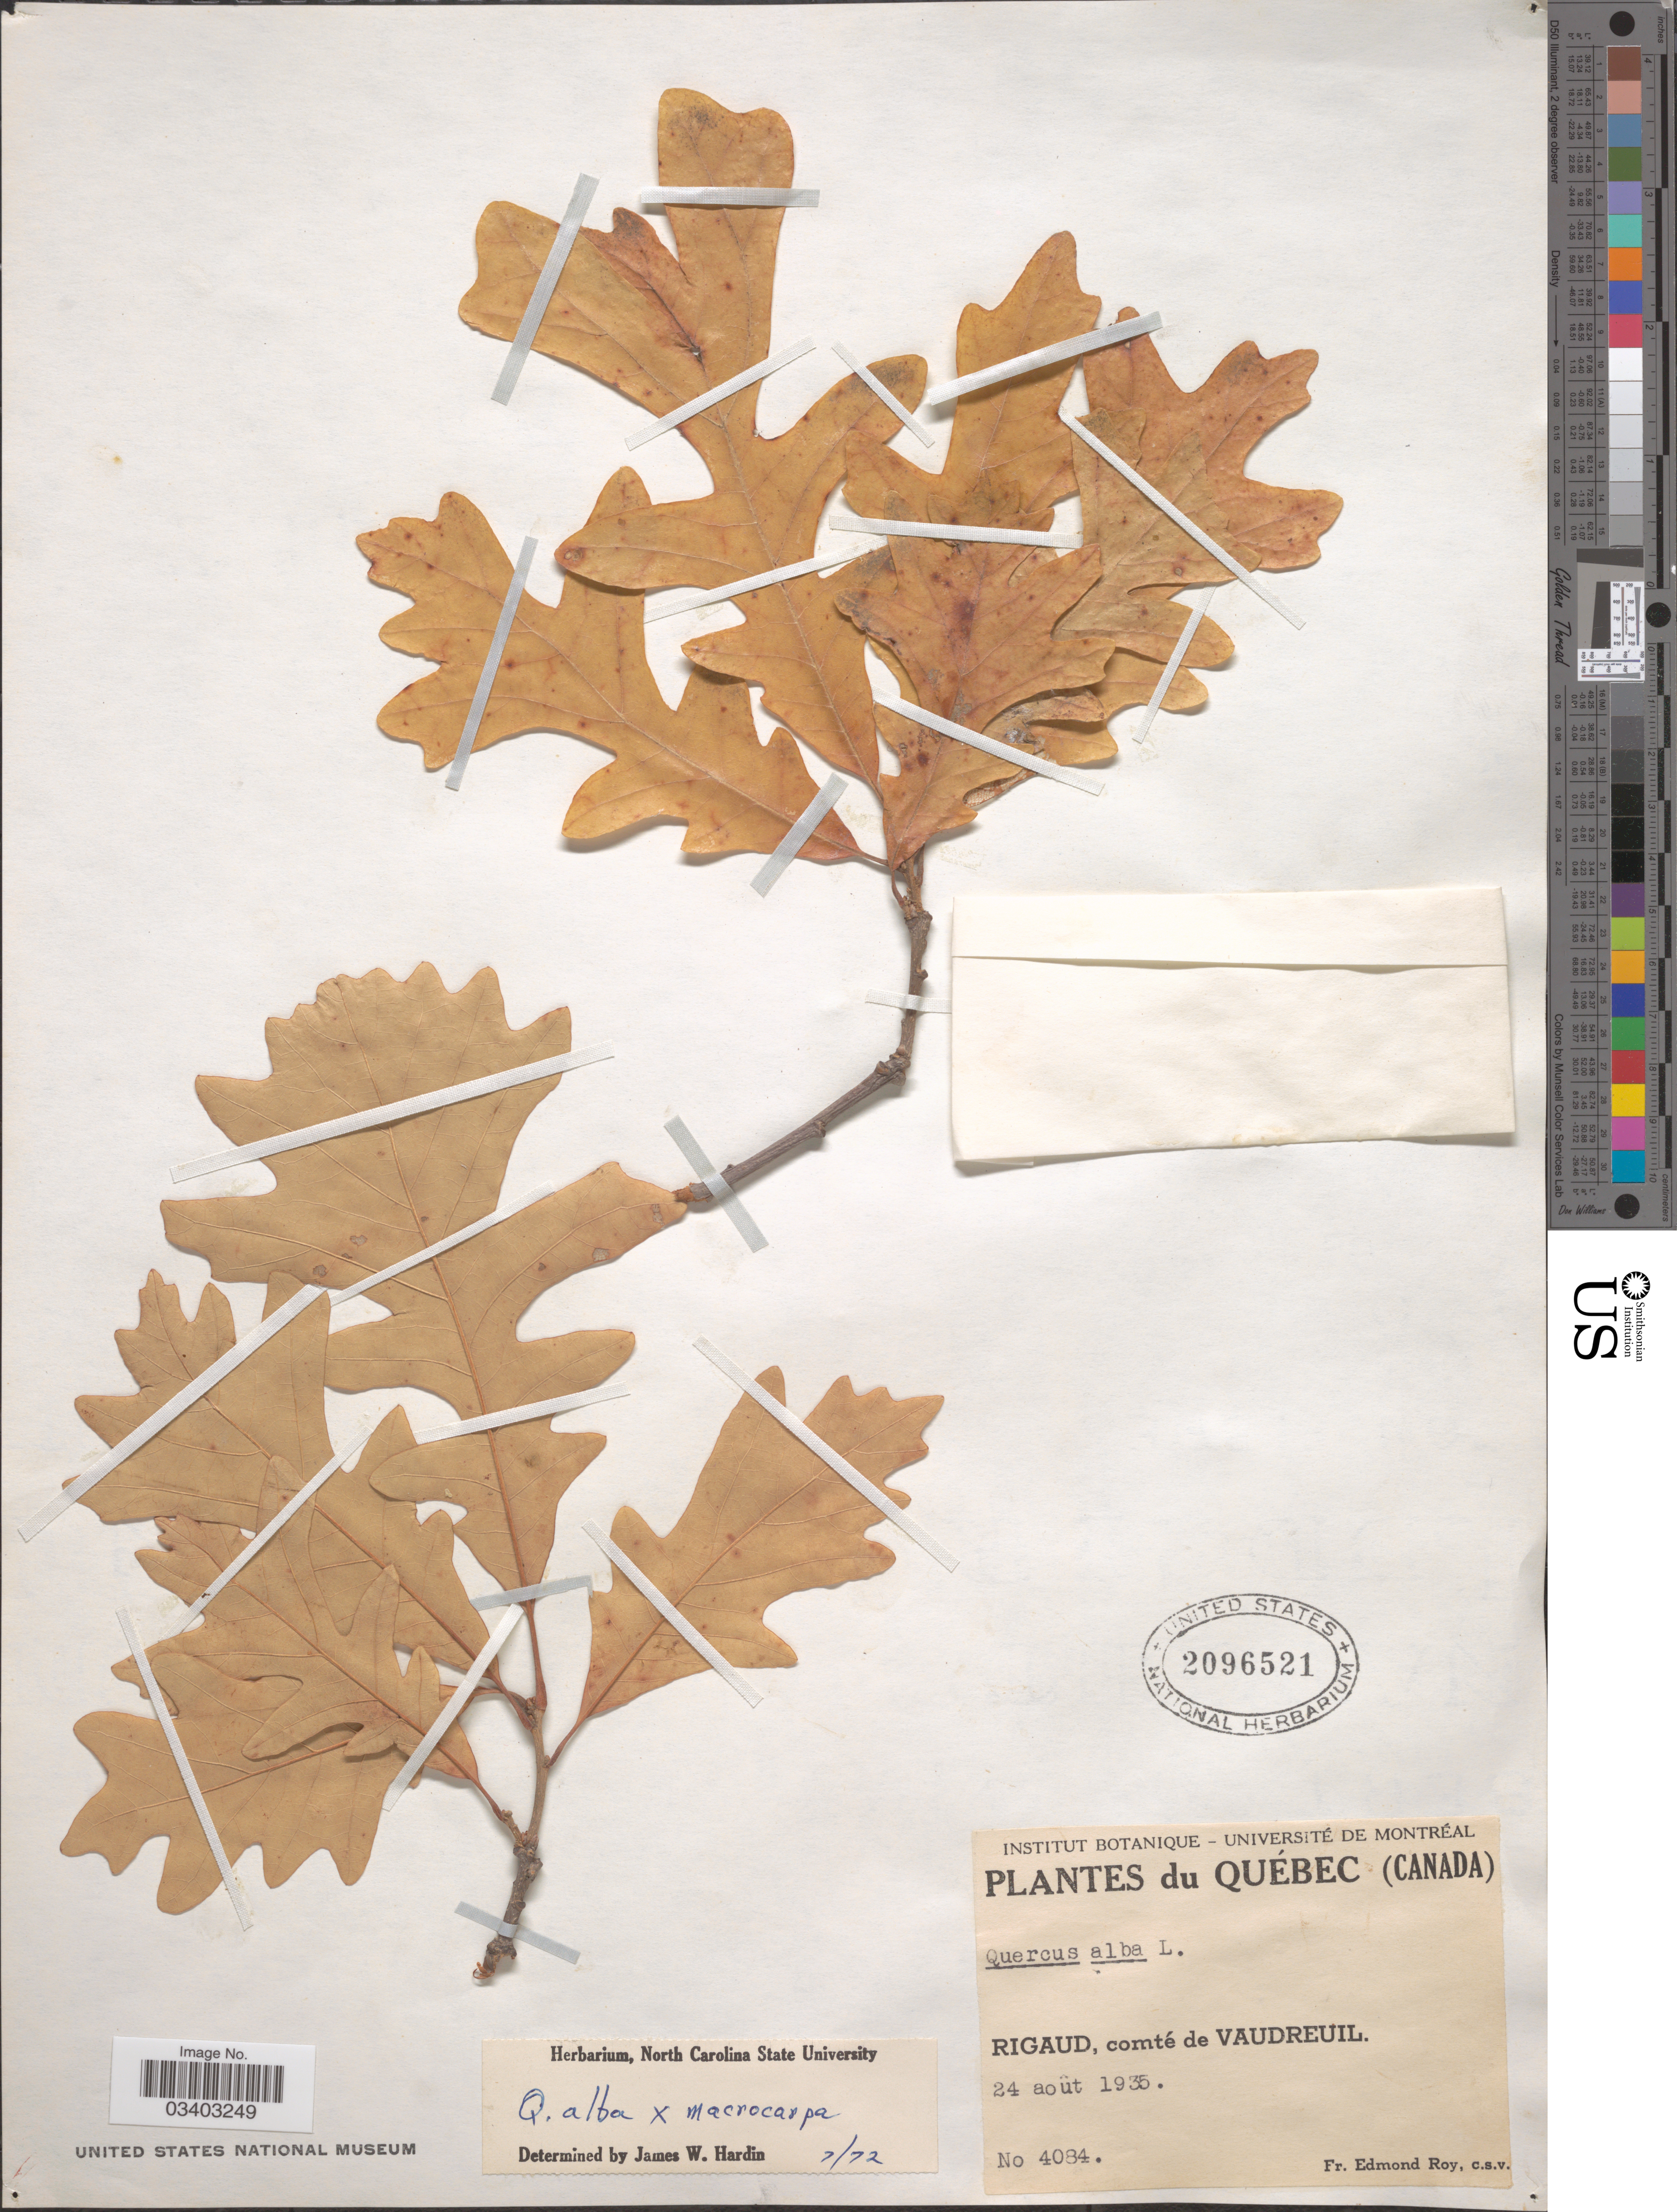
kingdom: Plantae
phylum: Tracheophyta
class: Magnoliopsida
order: Fagales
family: Fagaceae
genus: Quercus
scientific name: Quercus alba x Q. macrocarpa Michx.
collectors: E. Roy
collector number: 4084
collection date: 1935-08-24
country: Canada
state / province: Quebec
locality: Rigaud, comté de Vaudreuil.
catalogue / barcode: US 2096521